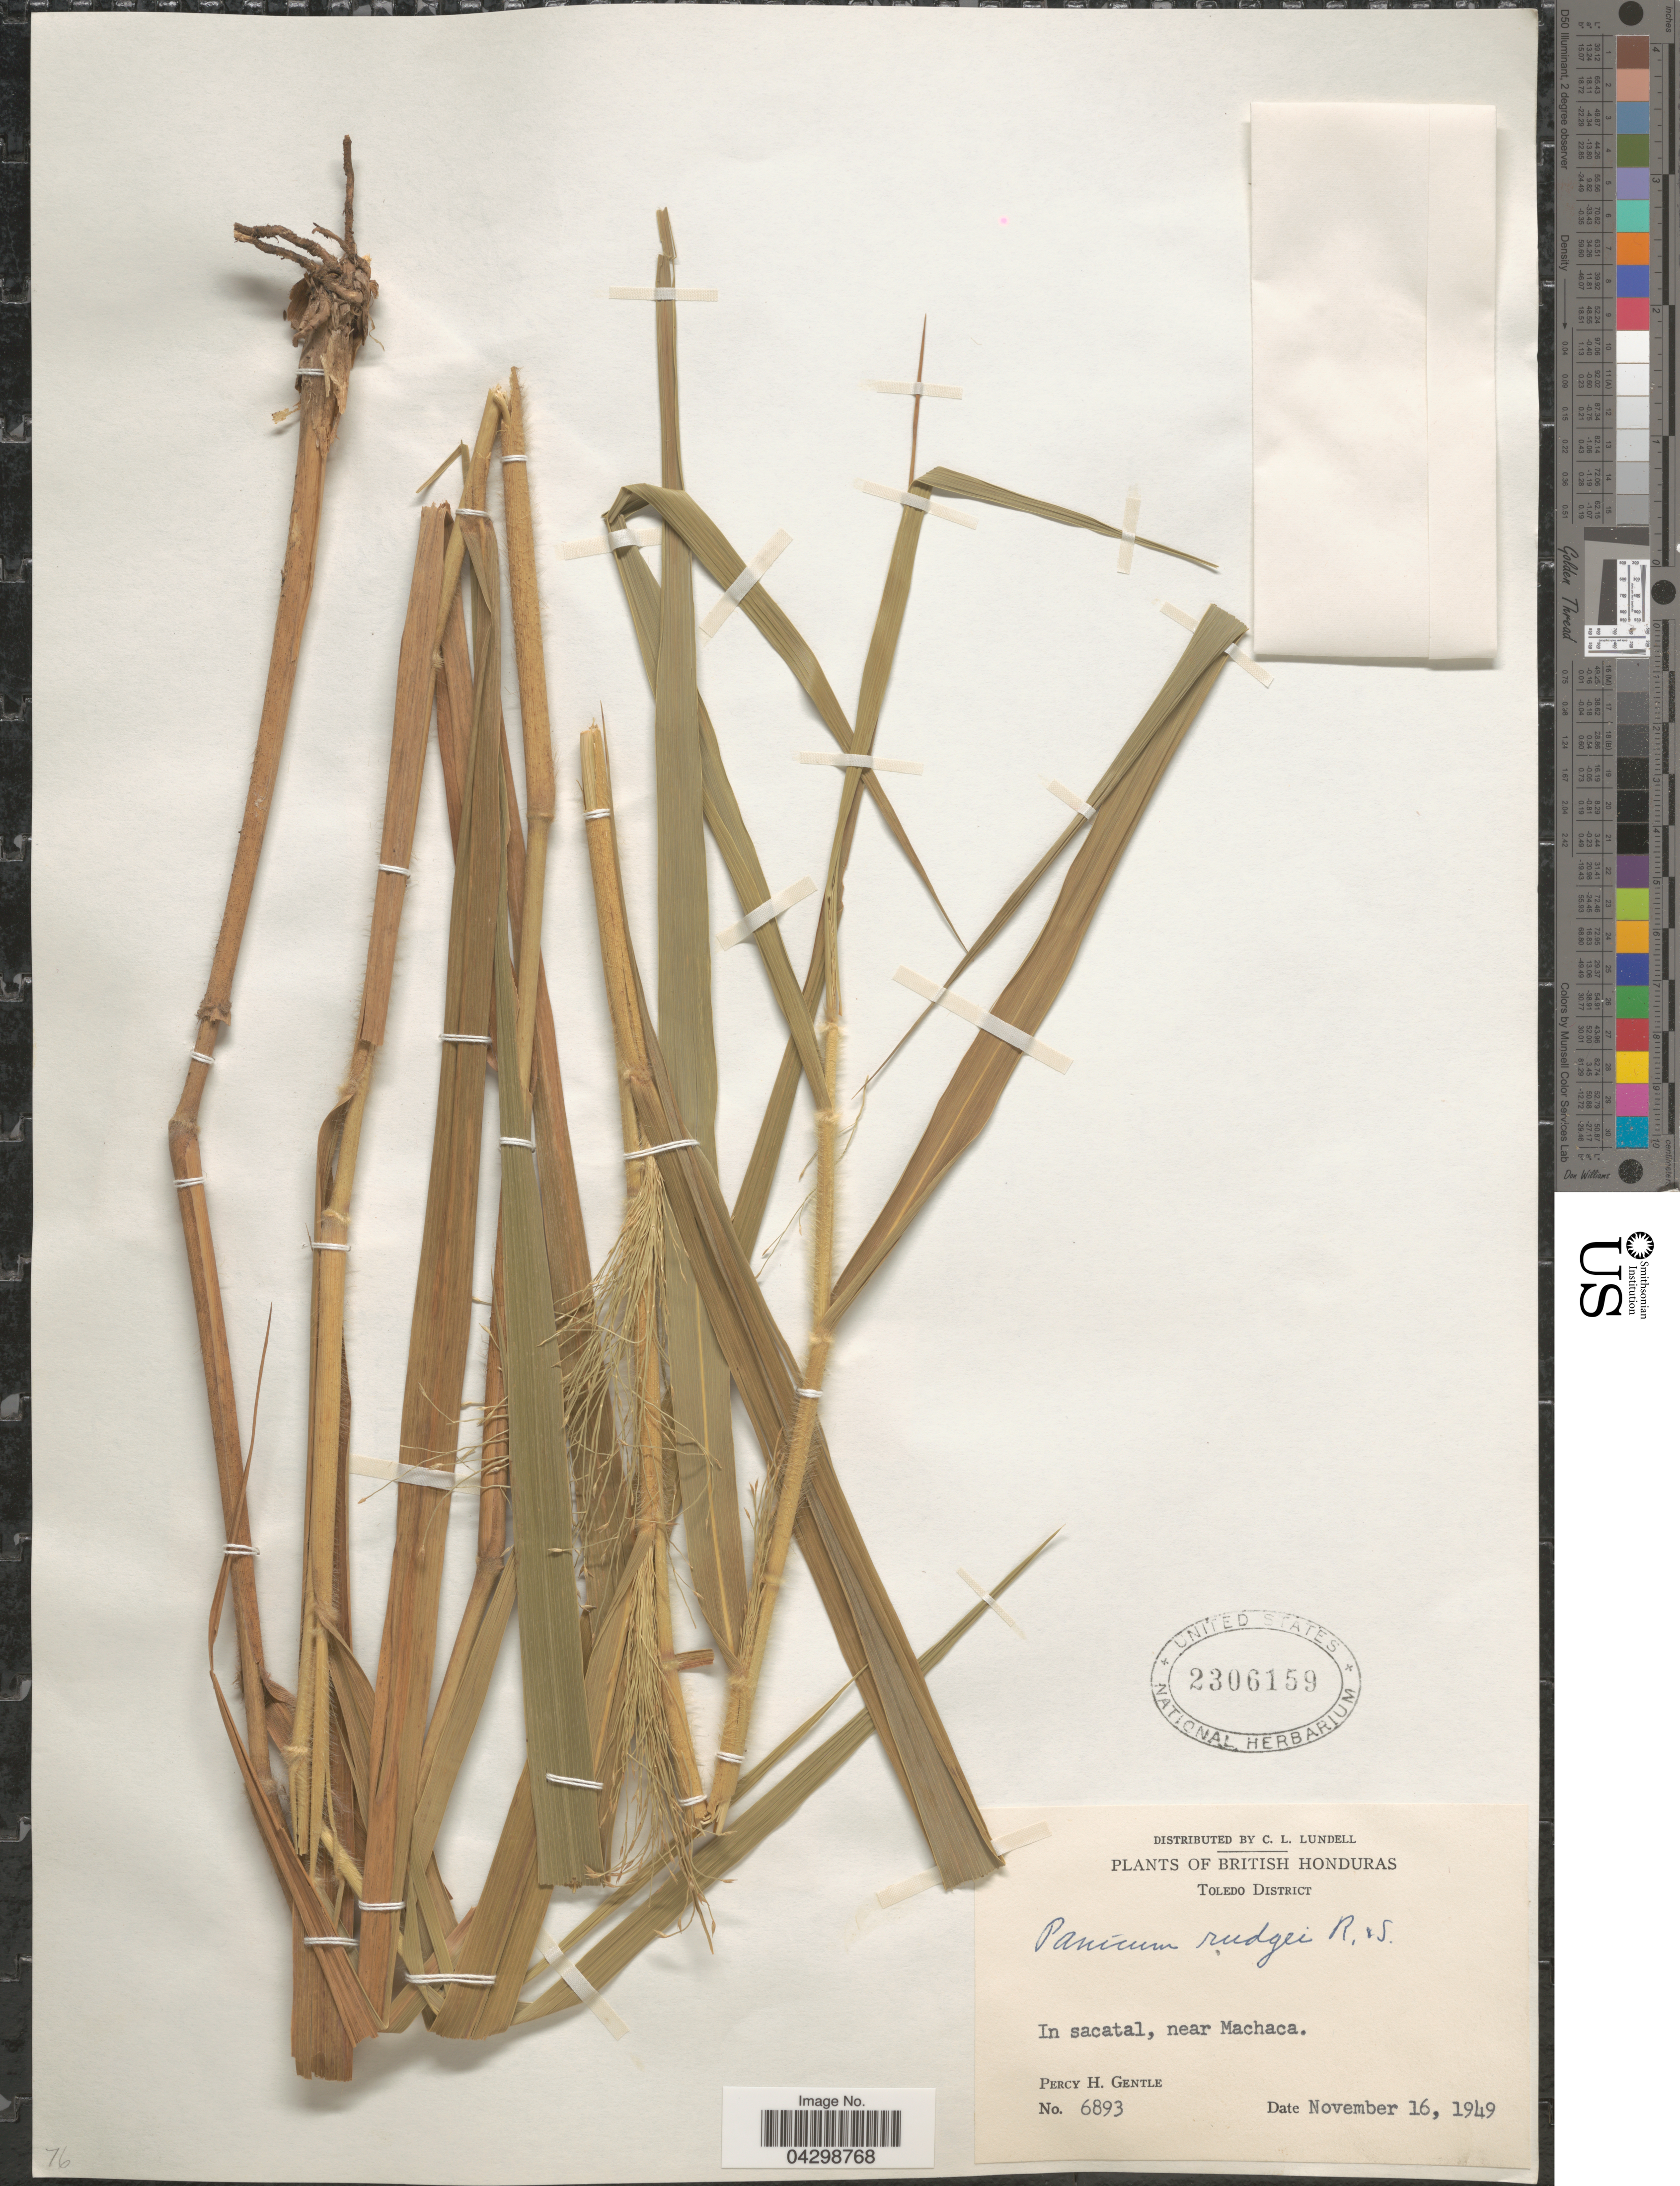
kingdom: Plantae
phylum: Tracheophyta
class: Liliopsida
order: Poales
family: Poaceae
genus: Panicum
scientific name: Panicum rudgei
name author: Roem. & Schult.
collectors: P. H. Gentle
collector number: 6893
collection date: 1949-11-16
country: Belize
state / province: Toledo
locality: British Honduras. Toledo District. In sacatal, near Machaca.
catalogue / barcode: US 2306159